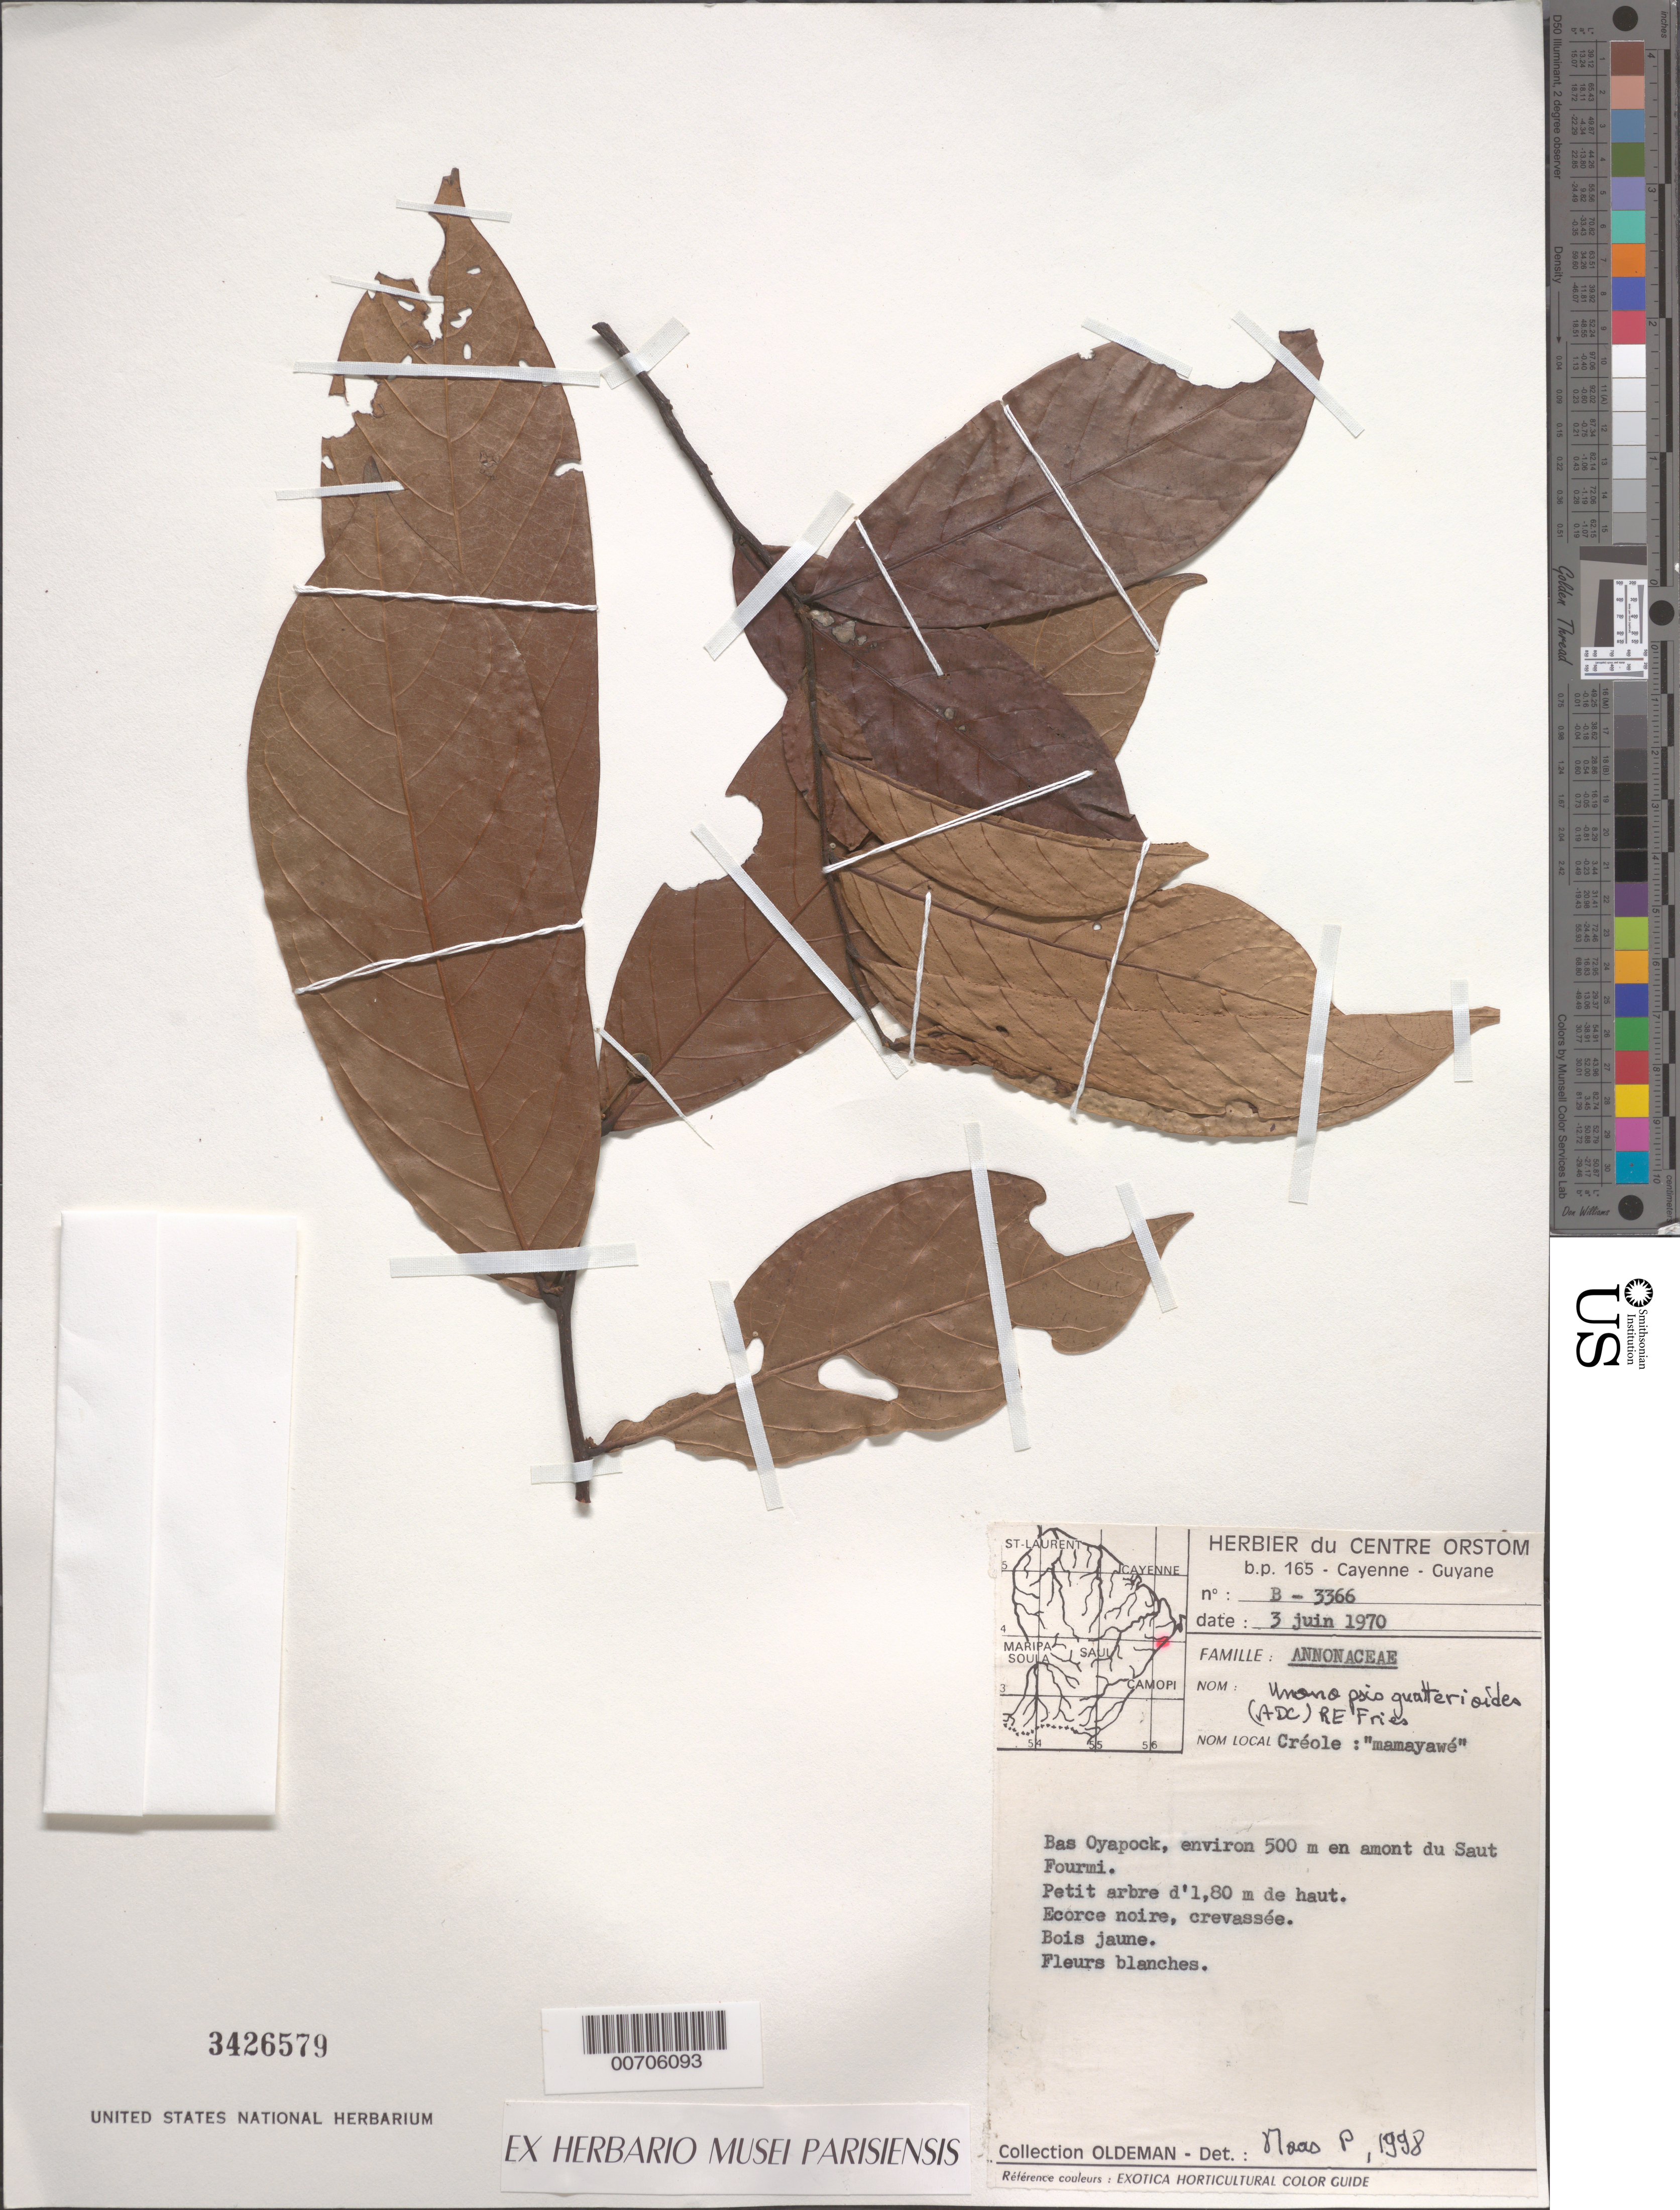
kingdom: Plantae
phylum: Tracheophyta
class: Magnoliopsida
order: Magnoliales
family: Annonaceae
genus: Unonopsis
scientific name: Unonopsis guatterioides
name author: (A. DC.) R.E. Fr.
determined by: Maas, Paul J. M.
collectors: R. Oldeman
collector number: B 3366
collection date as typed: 3-Jun-70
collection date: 1970-06-03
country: French Guiana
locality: Bas Oyapock, 500 m from Saut Fourmi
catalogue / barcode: US 3426579